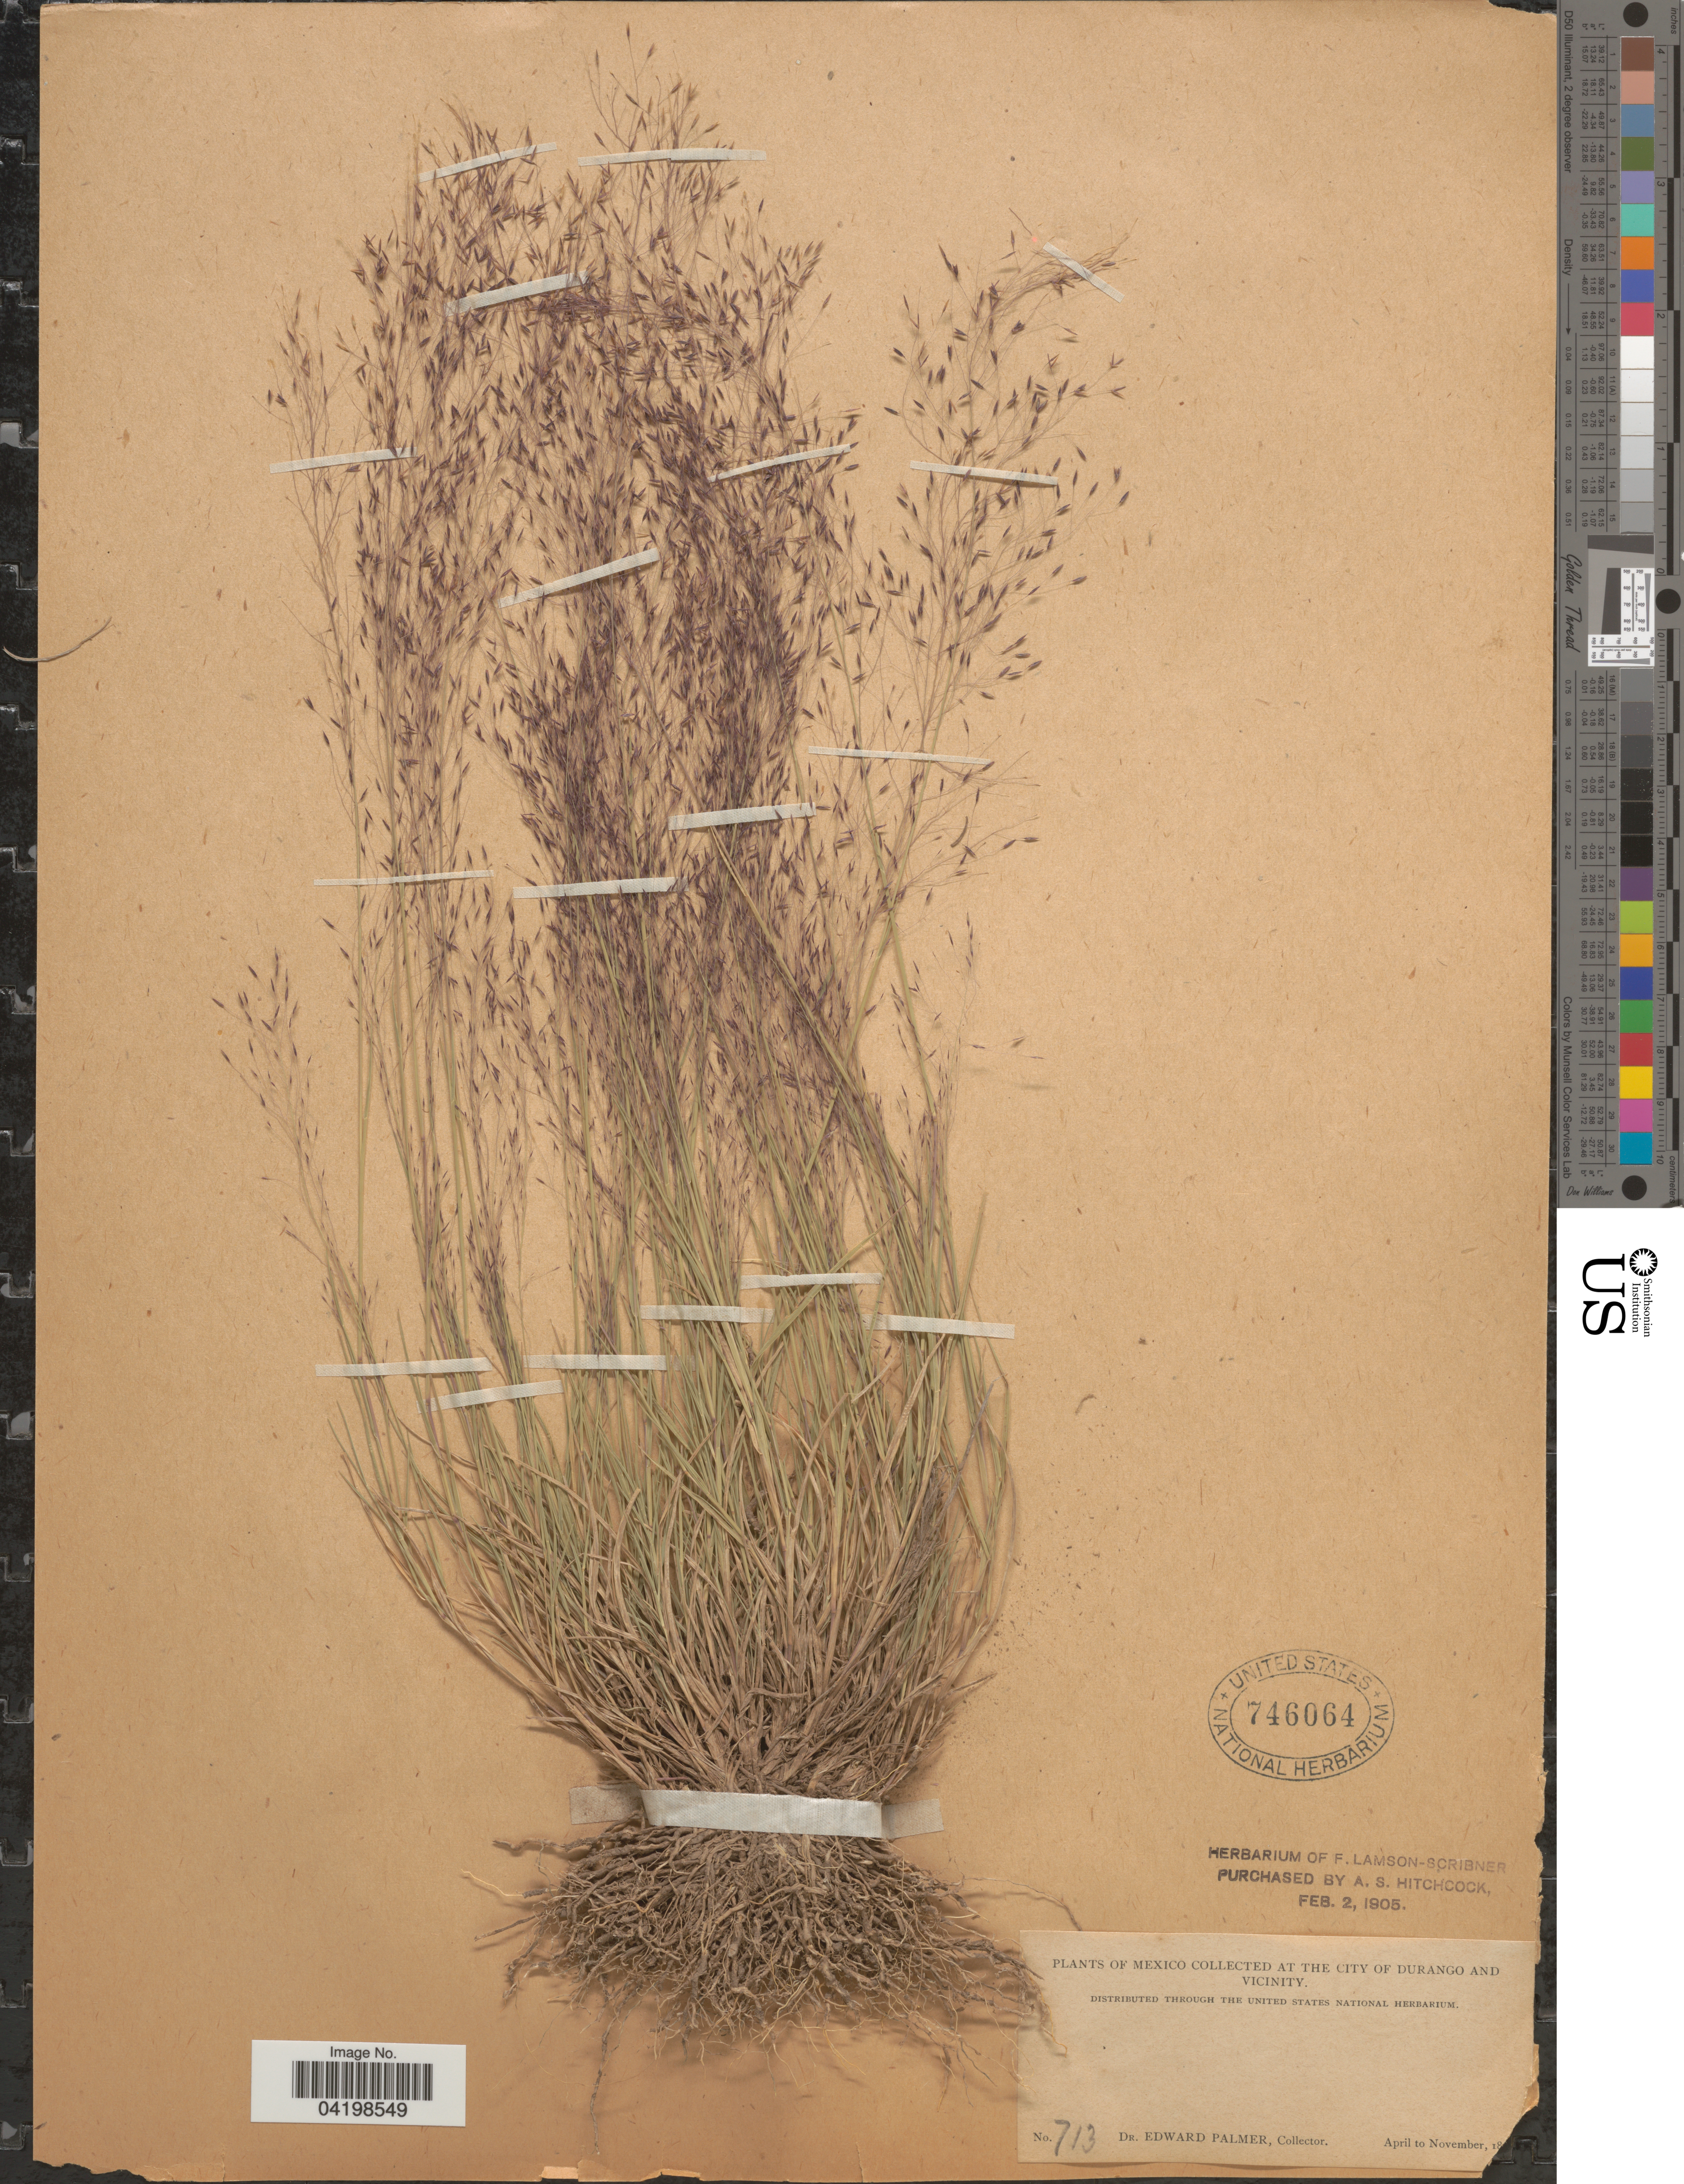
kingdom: Plantae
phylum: Tracheophyta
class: Liliopsida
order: Poales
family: Poaceae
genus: Muhlenbergia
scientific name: Muhlenbergia arizonica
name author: Scribn.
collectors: E. Palmer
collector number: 713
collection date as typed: April to November, 18!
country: Mexico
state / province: Durango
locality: Vicinity.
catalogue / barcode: US 746064